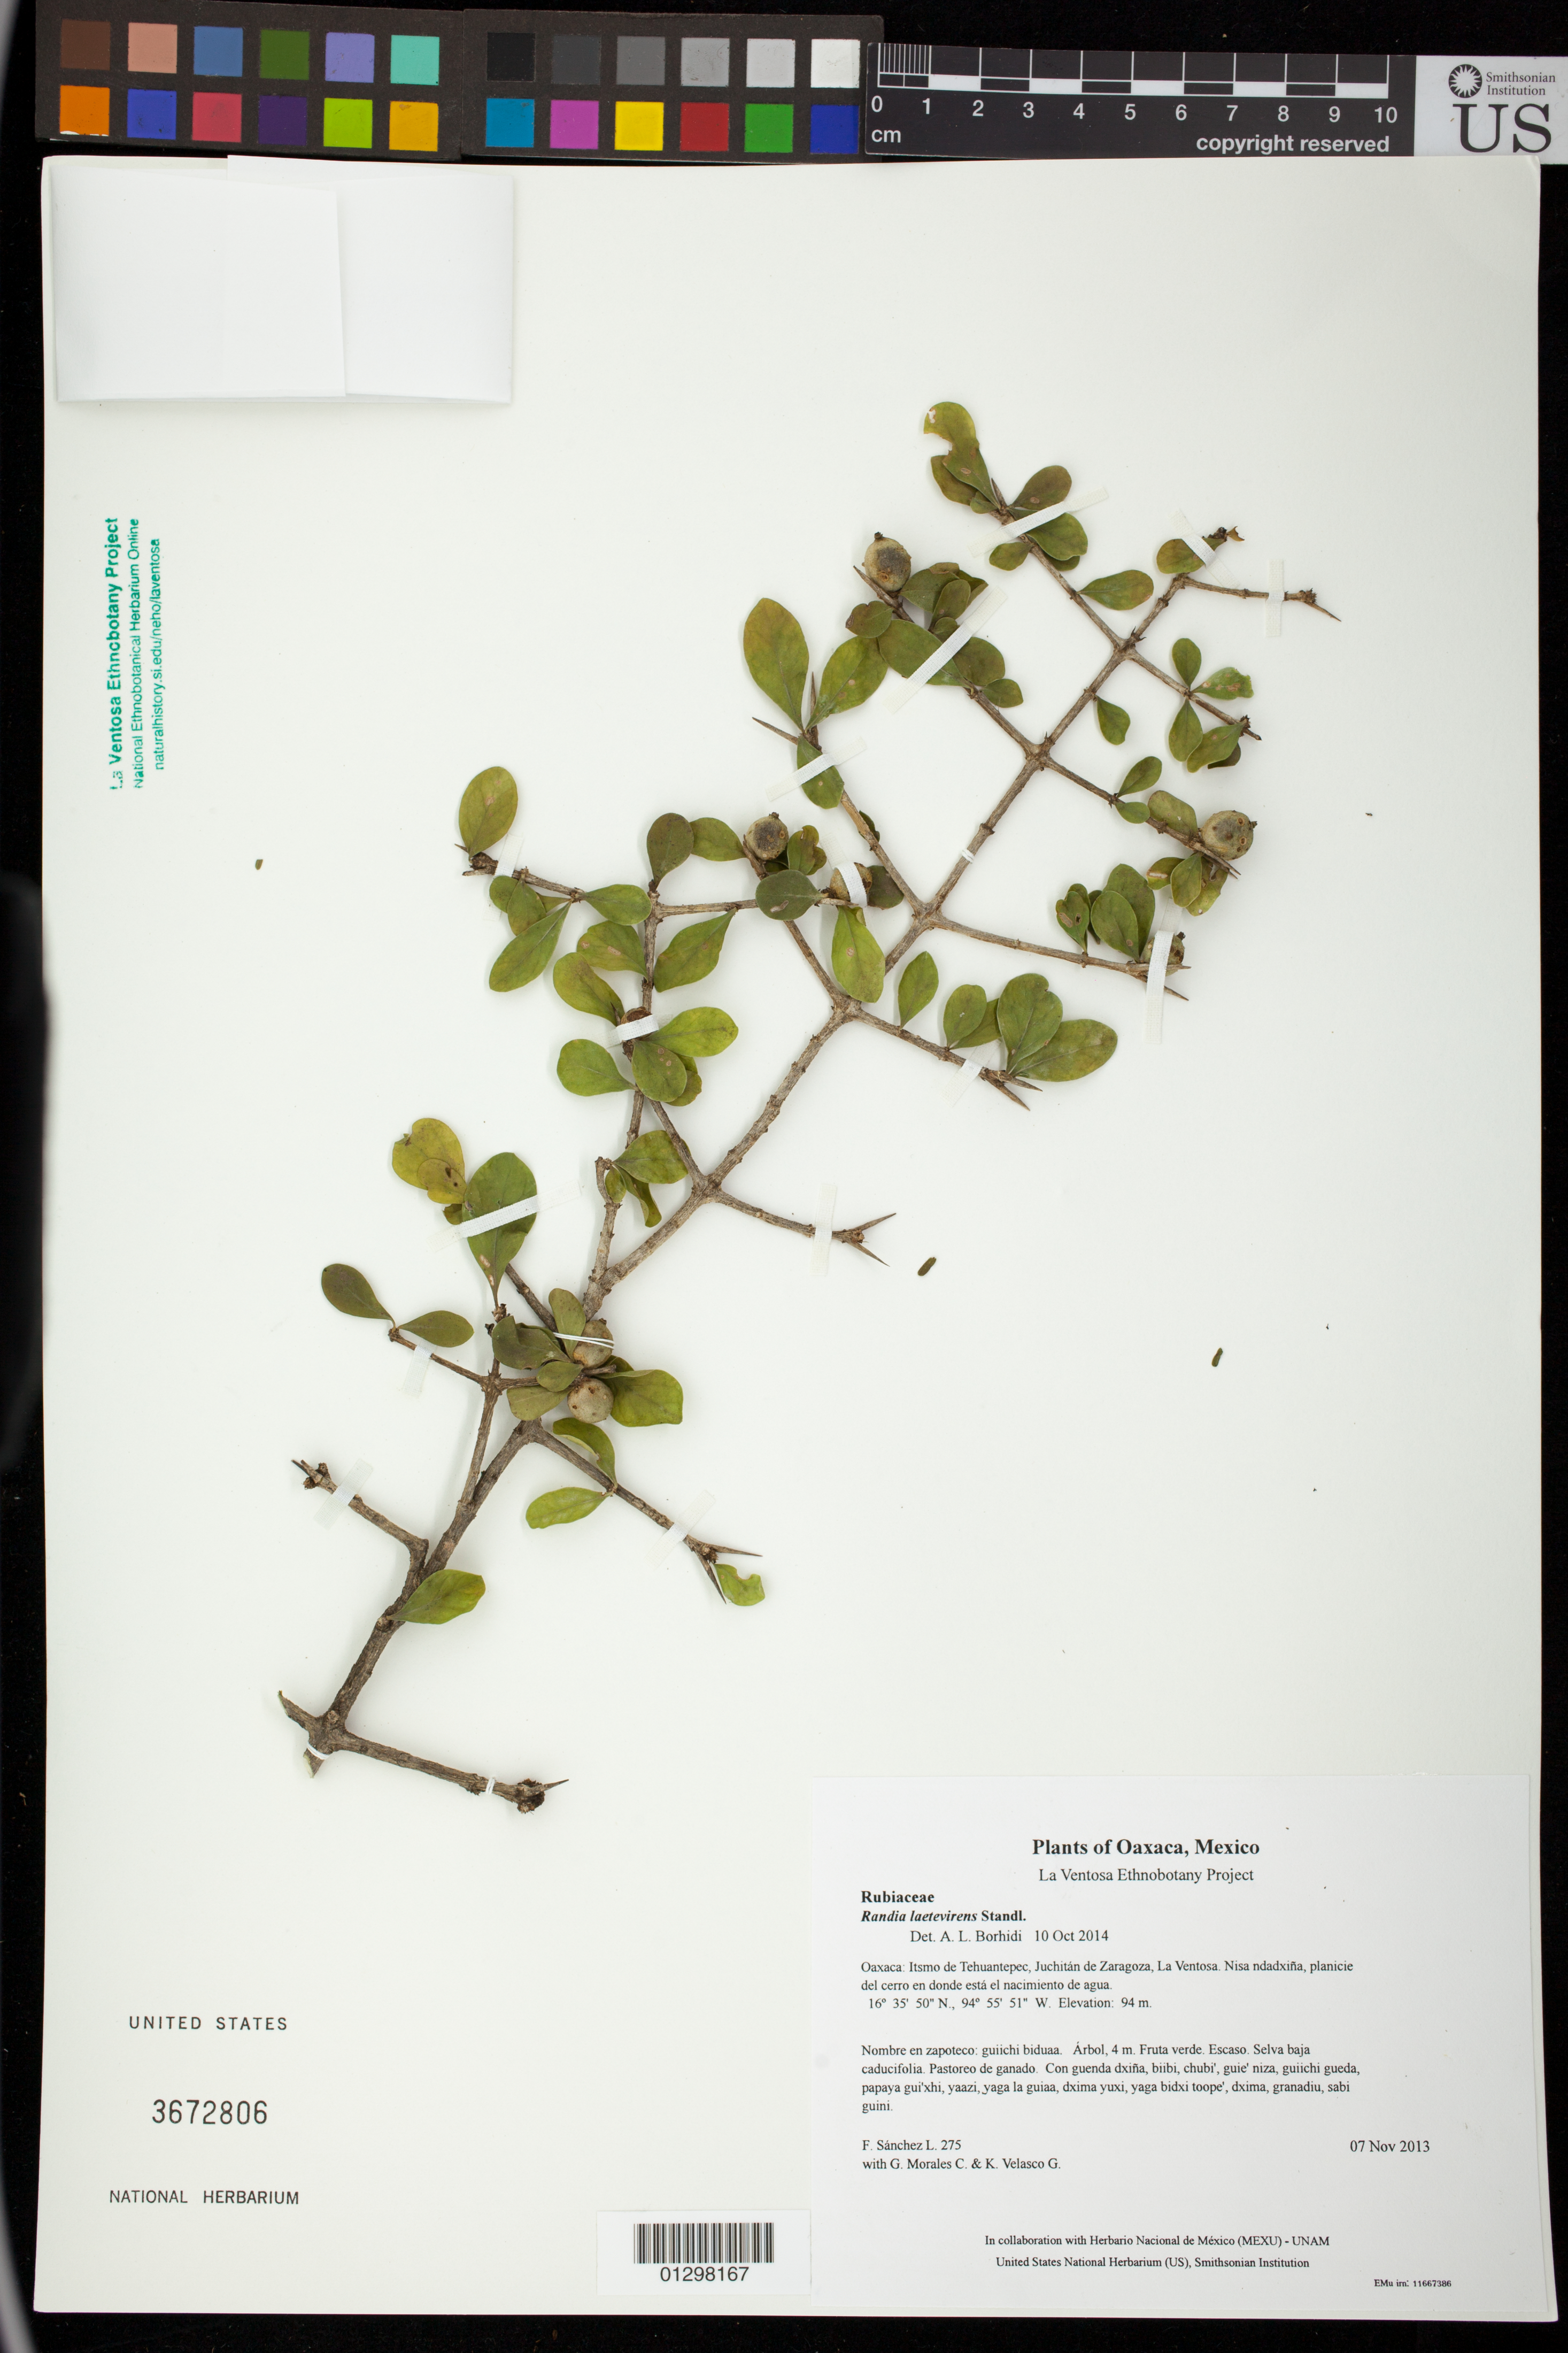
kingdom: Plantae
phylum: Tracheophyta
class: Magnoliopsida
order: Gentianales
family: Rubiaceae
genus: Randia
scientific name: Randia laetevirens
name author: Standl.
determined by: Borhidi, Attila L.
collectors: F. Sánchez L., G. Morales C. & K. Velasco G.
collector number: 275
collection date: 2013-11-07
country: Mexico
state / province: Oaxaca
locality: Itsmo de Tehuantepec, Juchitán de Zaragoza, La Ventosa. Nisa ndadxiña, planicie del cerro en donde está el nacimiento de agua.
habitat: Selva baja caducifolia. Pastoreo de ganado.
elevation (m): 94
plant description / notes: JEBOT, MEXU, SERO, US; Yaga. 4 m. Cuaananaxhi naga'. Huaxie'.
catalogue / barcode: US 3672806